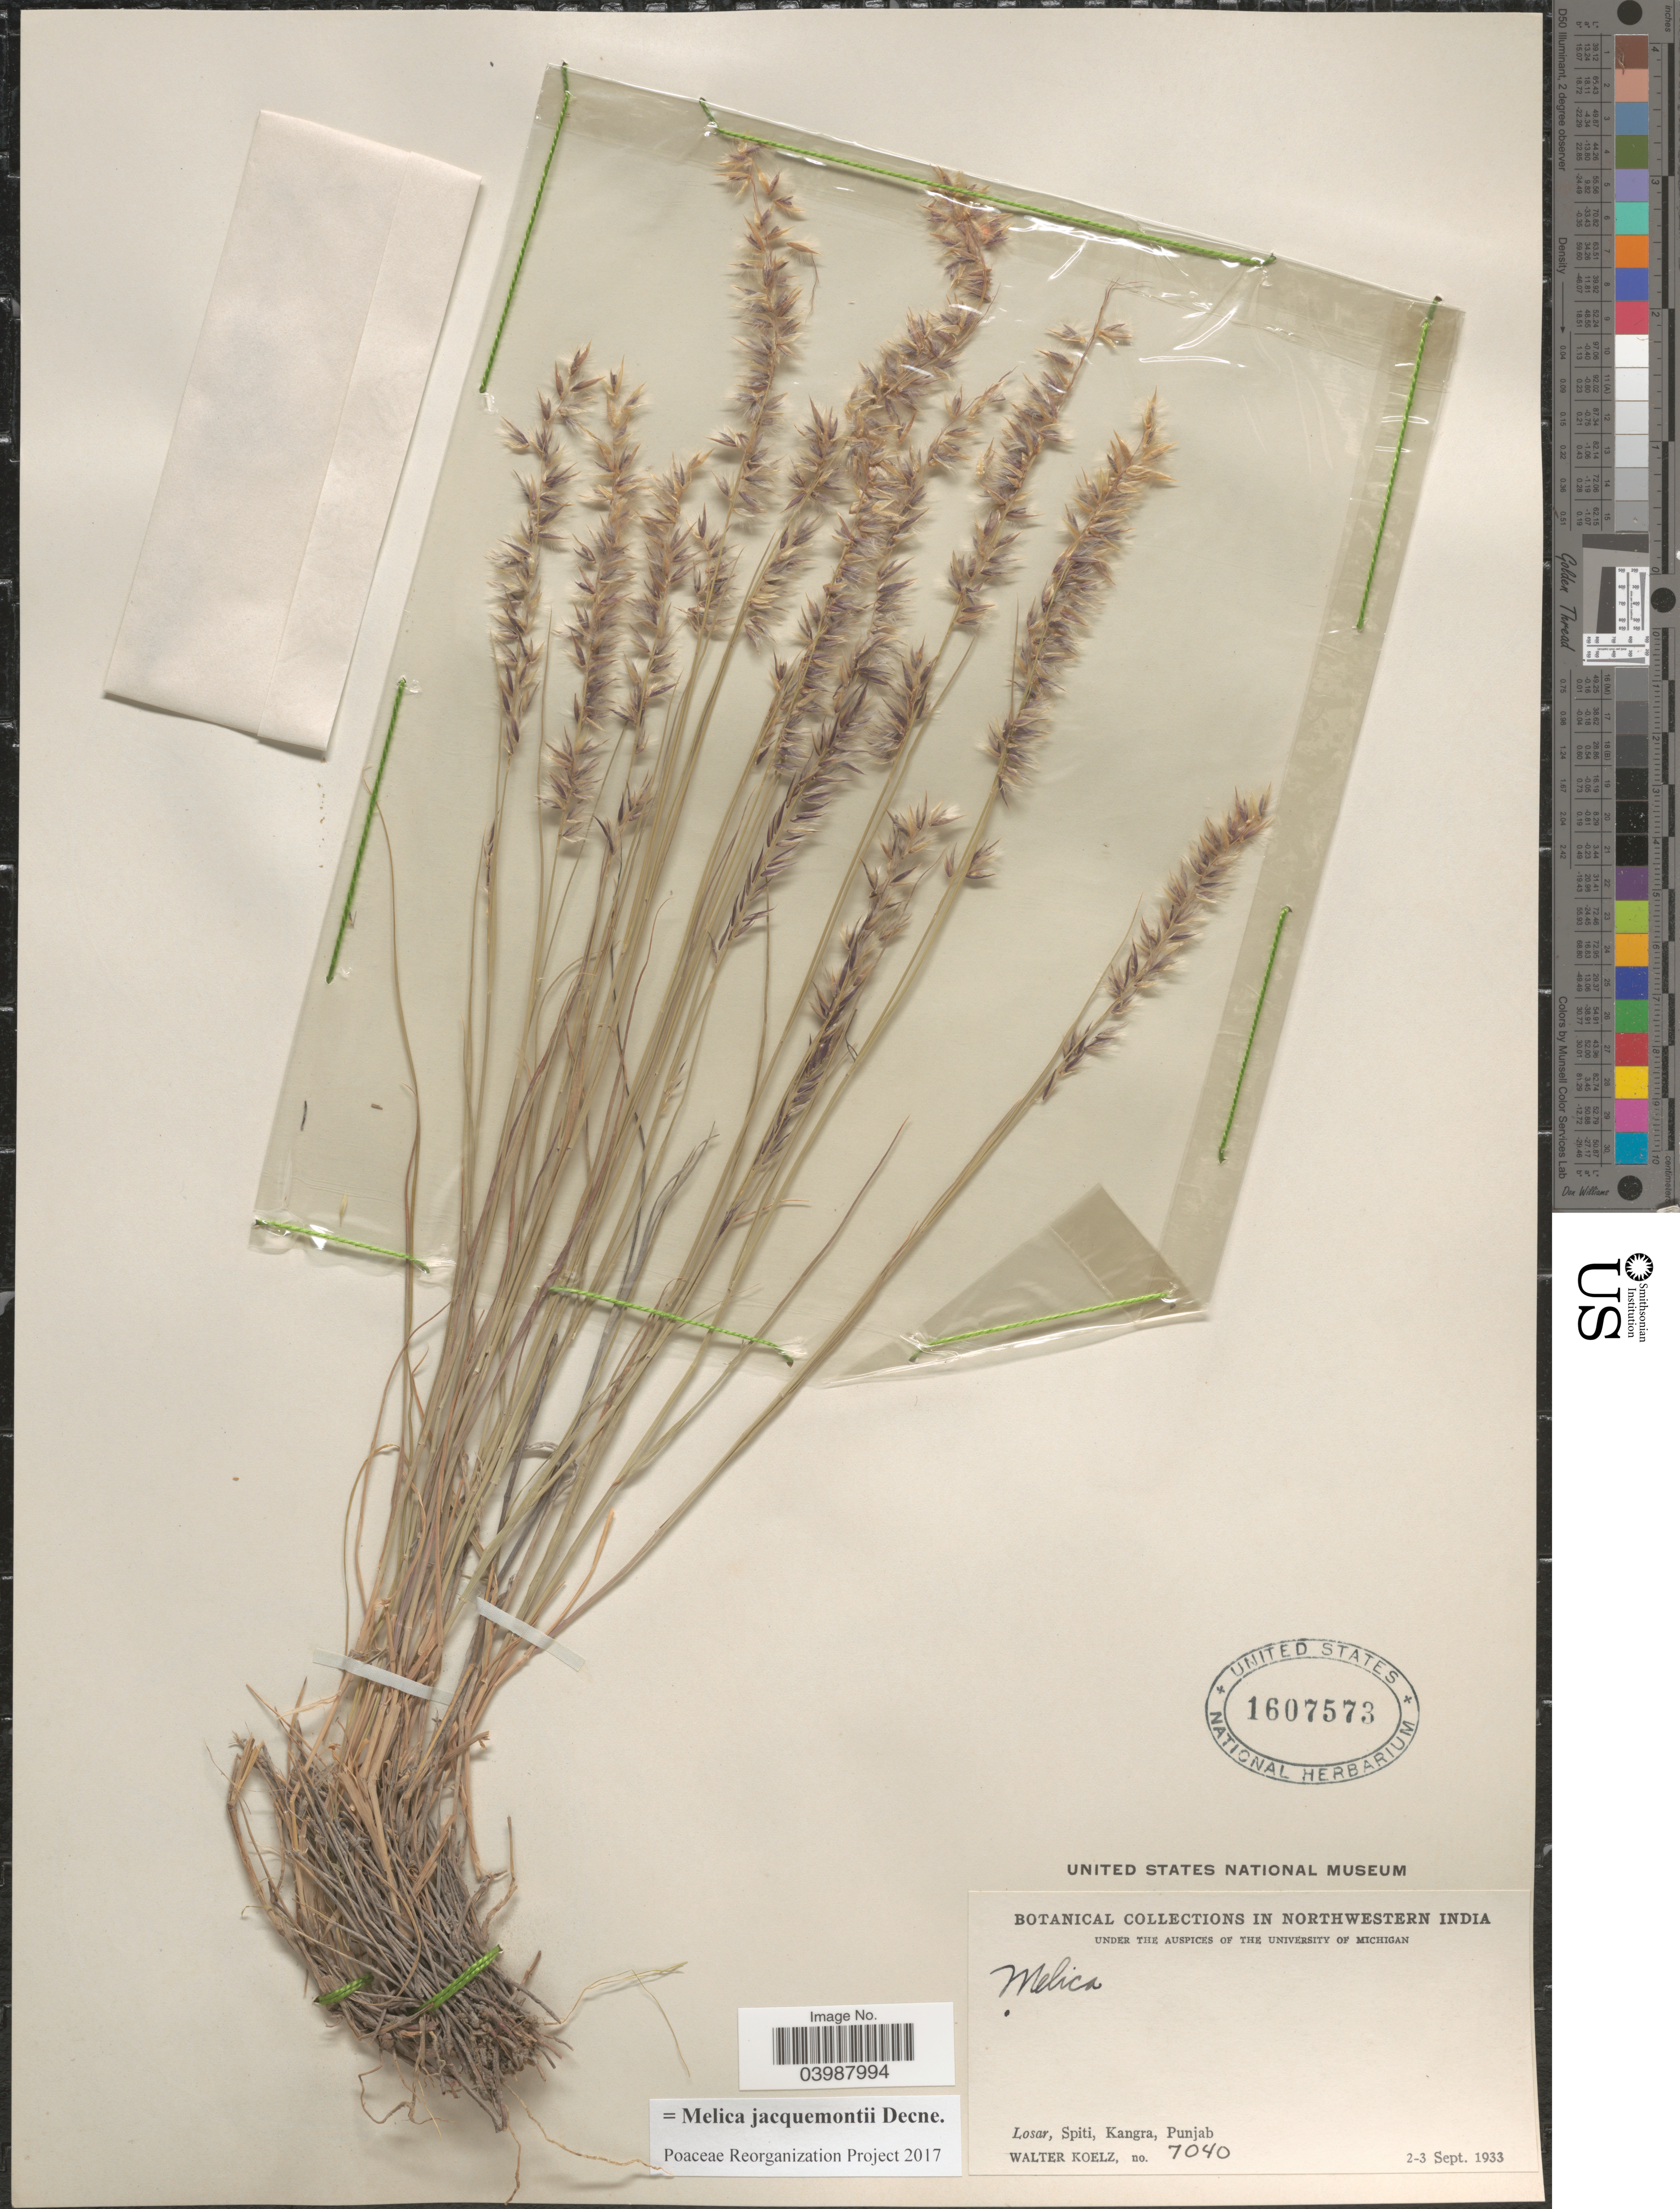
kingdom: Plantae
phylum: Tracheophyta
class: Liliopsida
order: Poales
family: Poaceae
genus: Melica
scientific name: Melica jacquemontii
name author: Decne.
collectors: W. N. Koelz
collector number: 7040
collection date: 1933-09-02/1933-09-03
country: India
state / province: Punjab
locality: Northwestern India. Losar, Spiti, Kangra.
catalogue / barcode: US 1607573